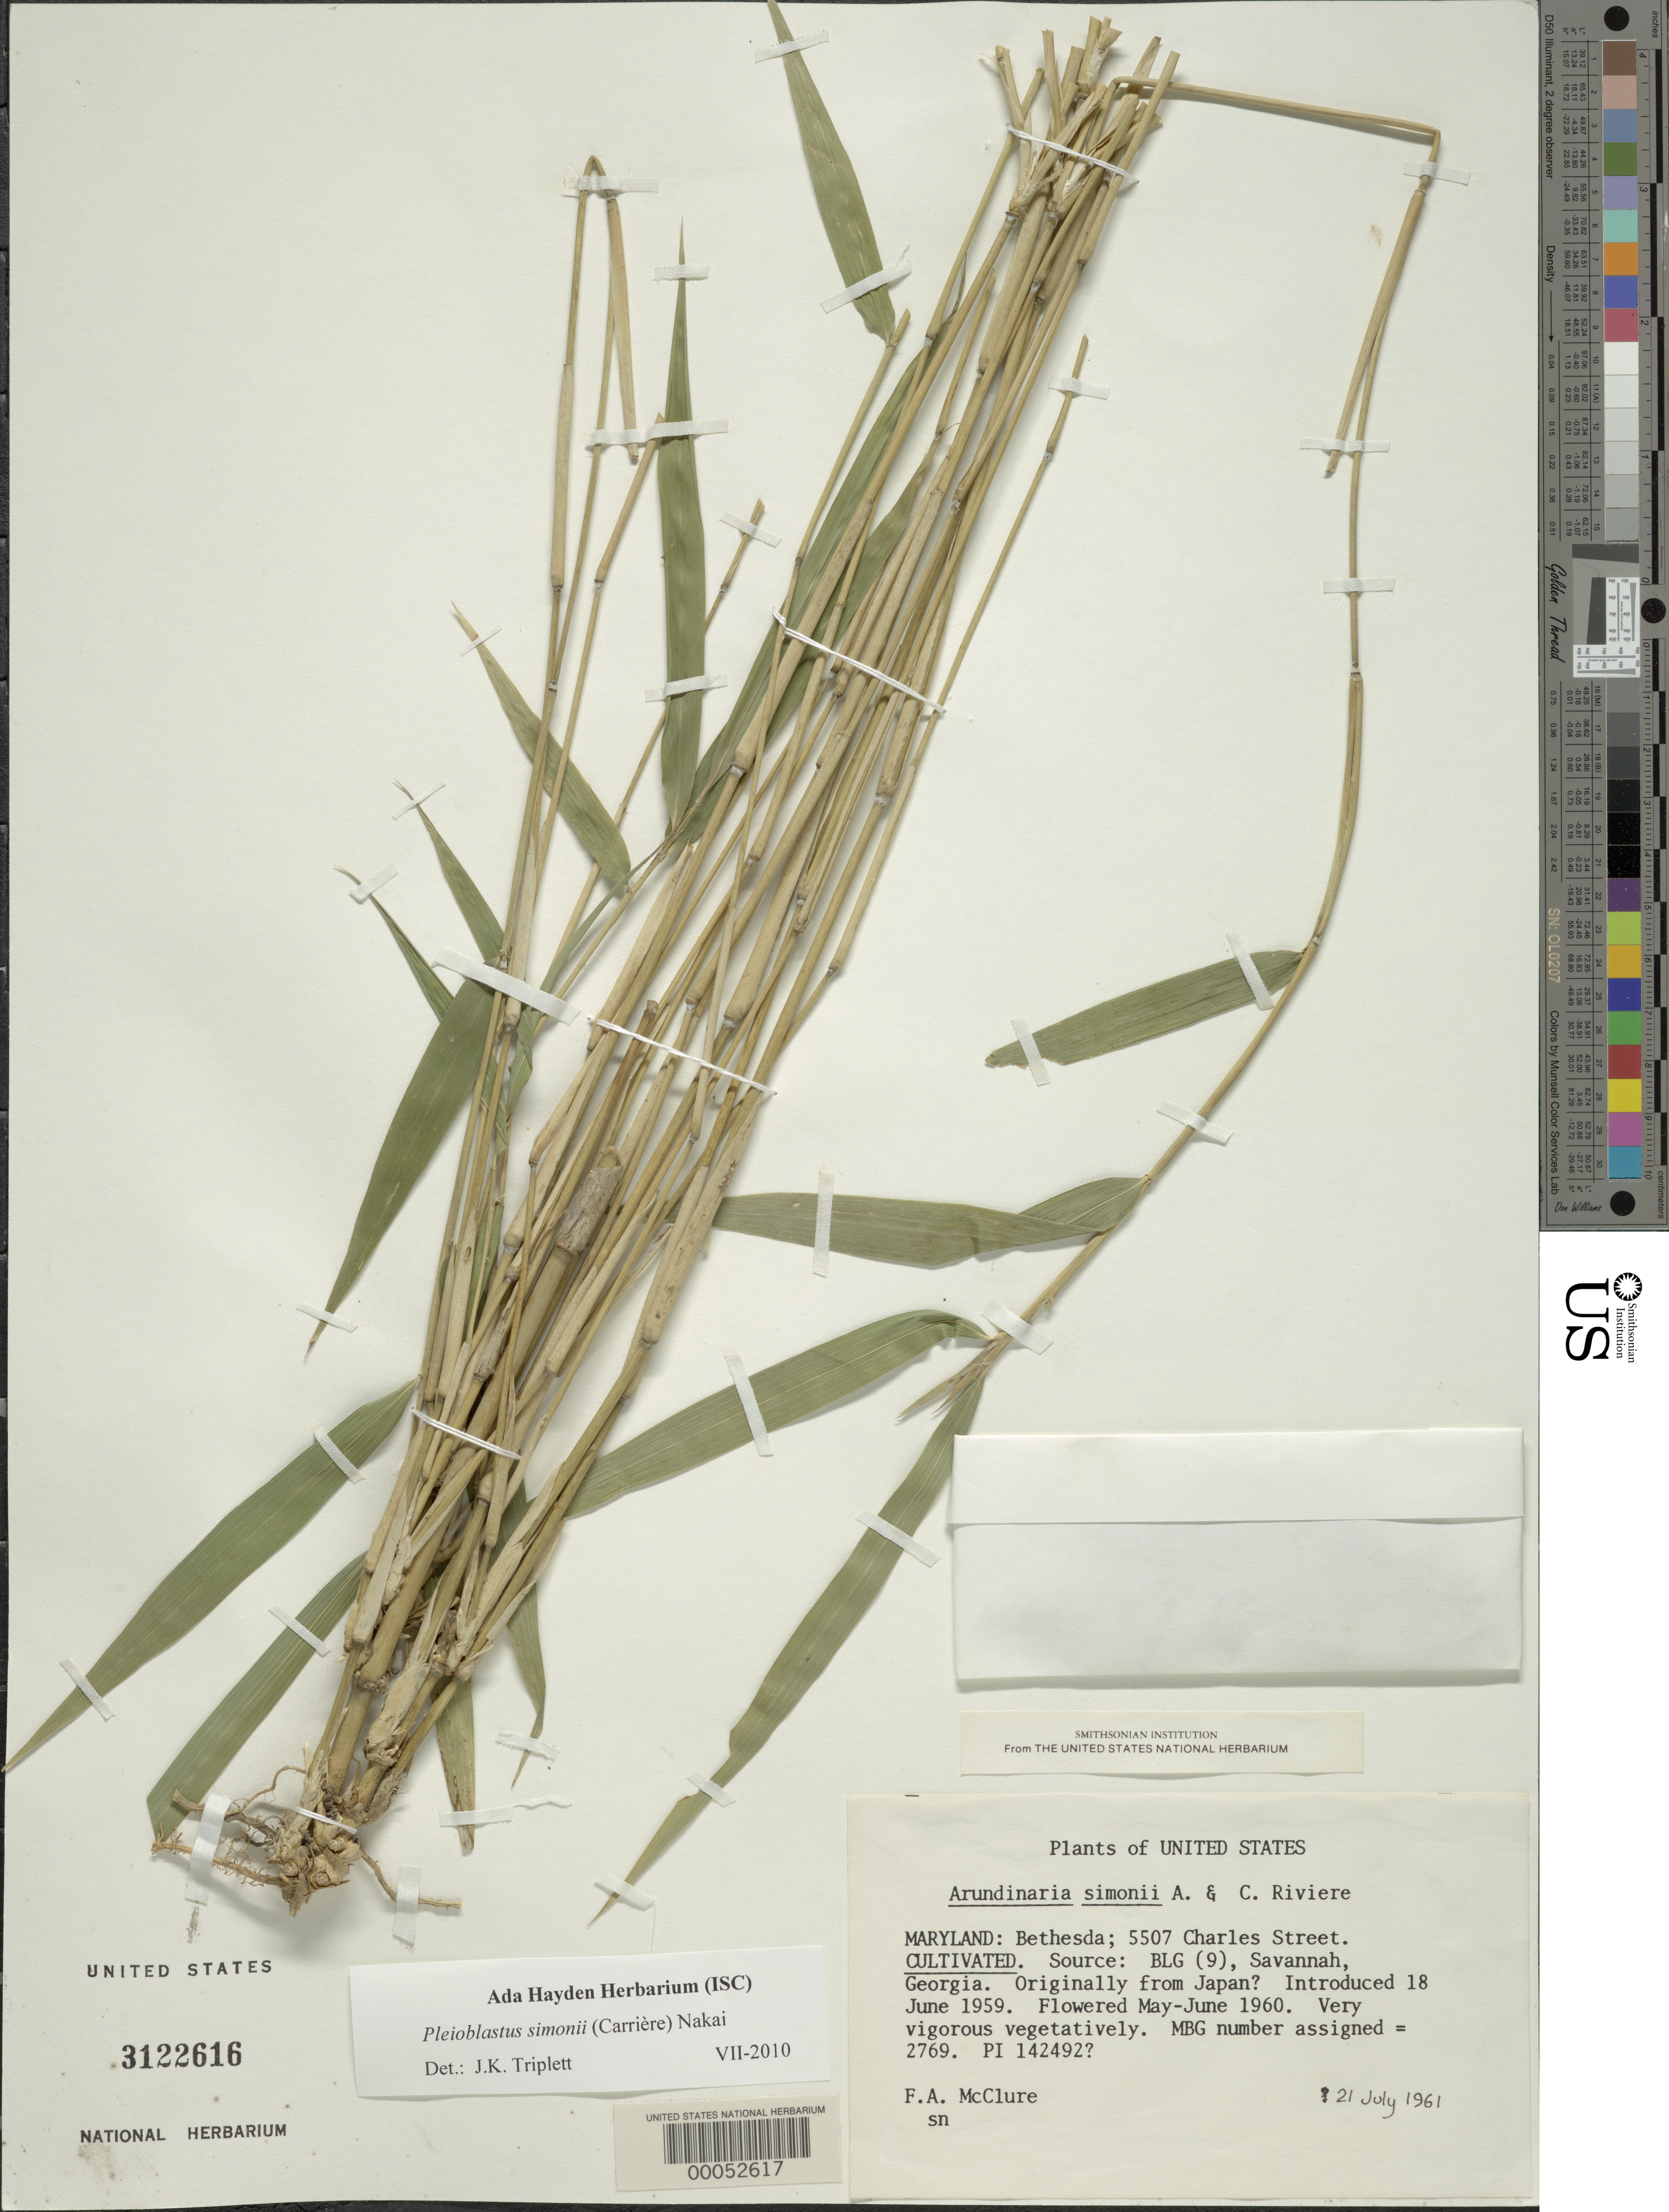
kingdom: Plantae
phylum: Tracheophyta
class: Liliopsida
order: Poales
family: Poaceae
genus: Pleioblastus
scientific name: Pleioblastus simonii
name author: (Carrière) Nakai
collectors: F. A. McClure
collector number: MGB-2769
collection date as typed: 21 Jul 1961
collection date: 1961-07-21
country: United States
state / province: Maryland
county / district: Montgomery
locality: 5507 Charles Street, Bethesda (McClure's garden)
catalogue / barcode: US 3122616